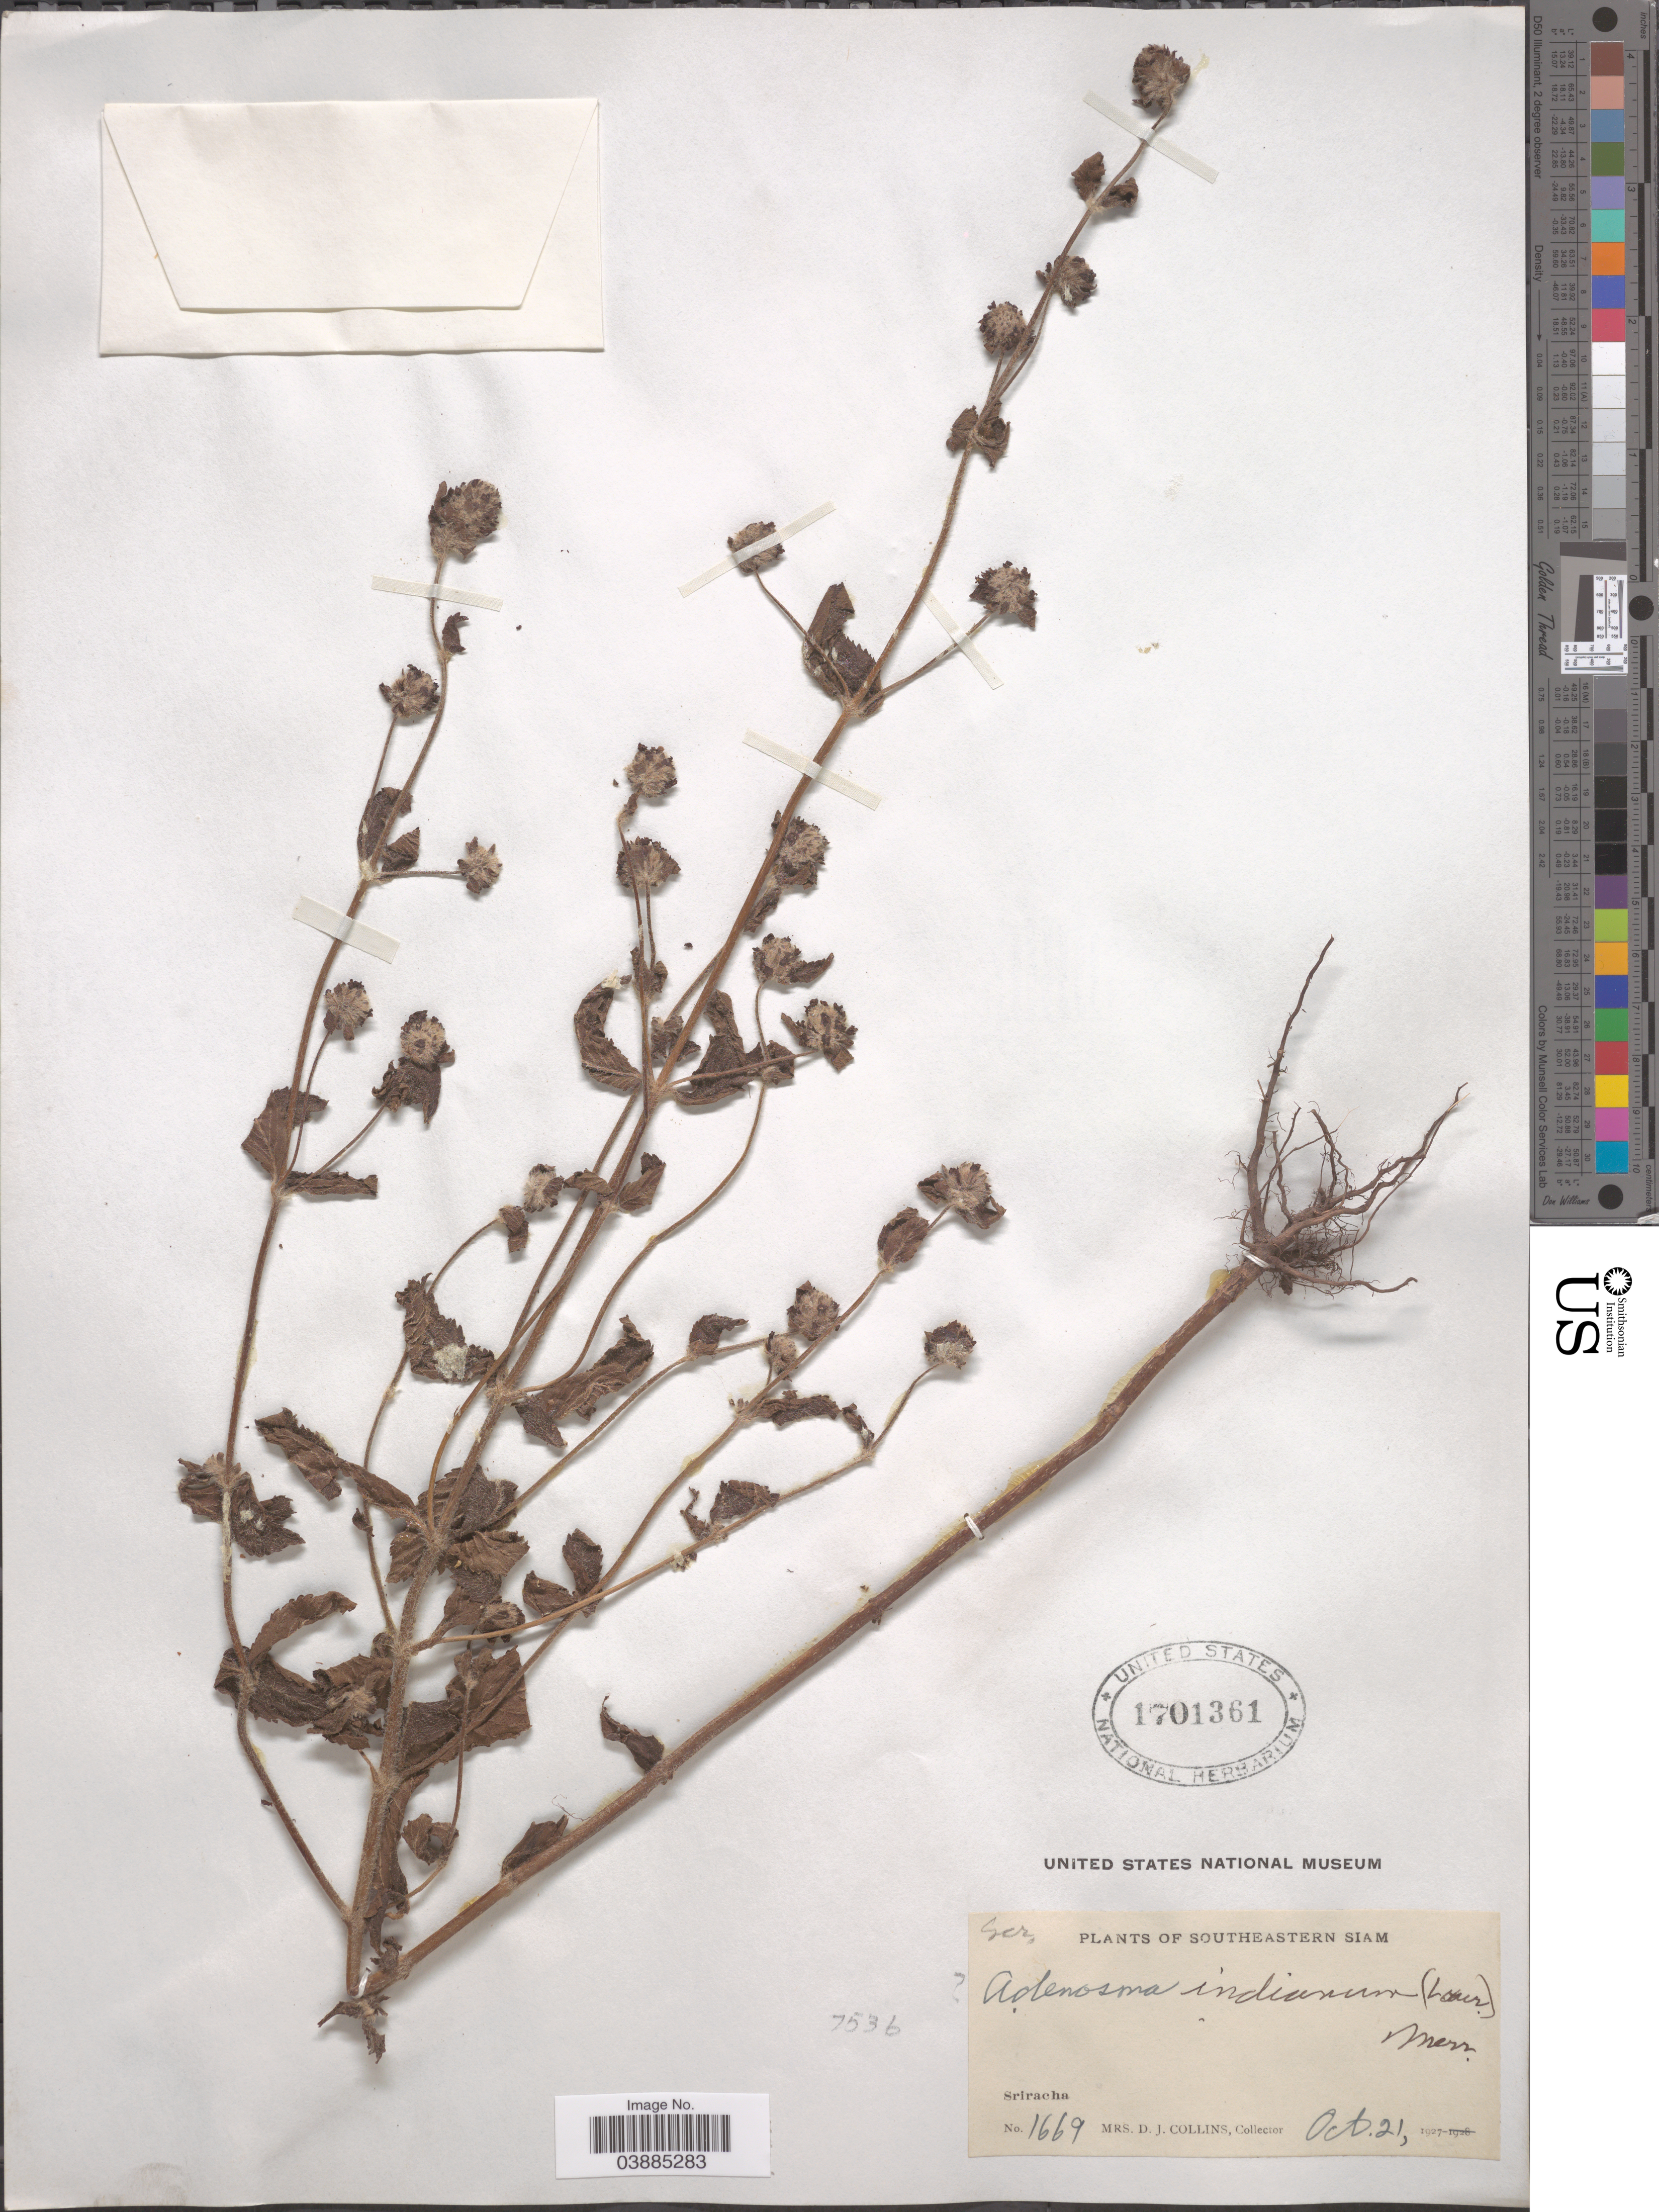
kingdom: Plantae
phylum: Tracheophyta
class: Magnoliopsida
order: Lamiales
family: Plantaginaceae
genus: Adenosma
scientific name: Adenosma indianum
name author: (Lour.) Merr.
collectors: Mrs. D. J. Collins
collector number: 1669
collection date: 1927-10-21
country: Thailand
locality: Southeastern Siam. Sriracha.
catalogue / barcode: US 1701361